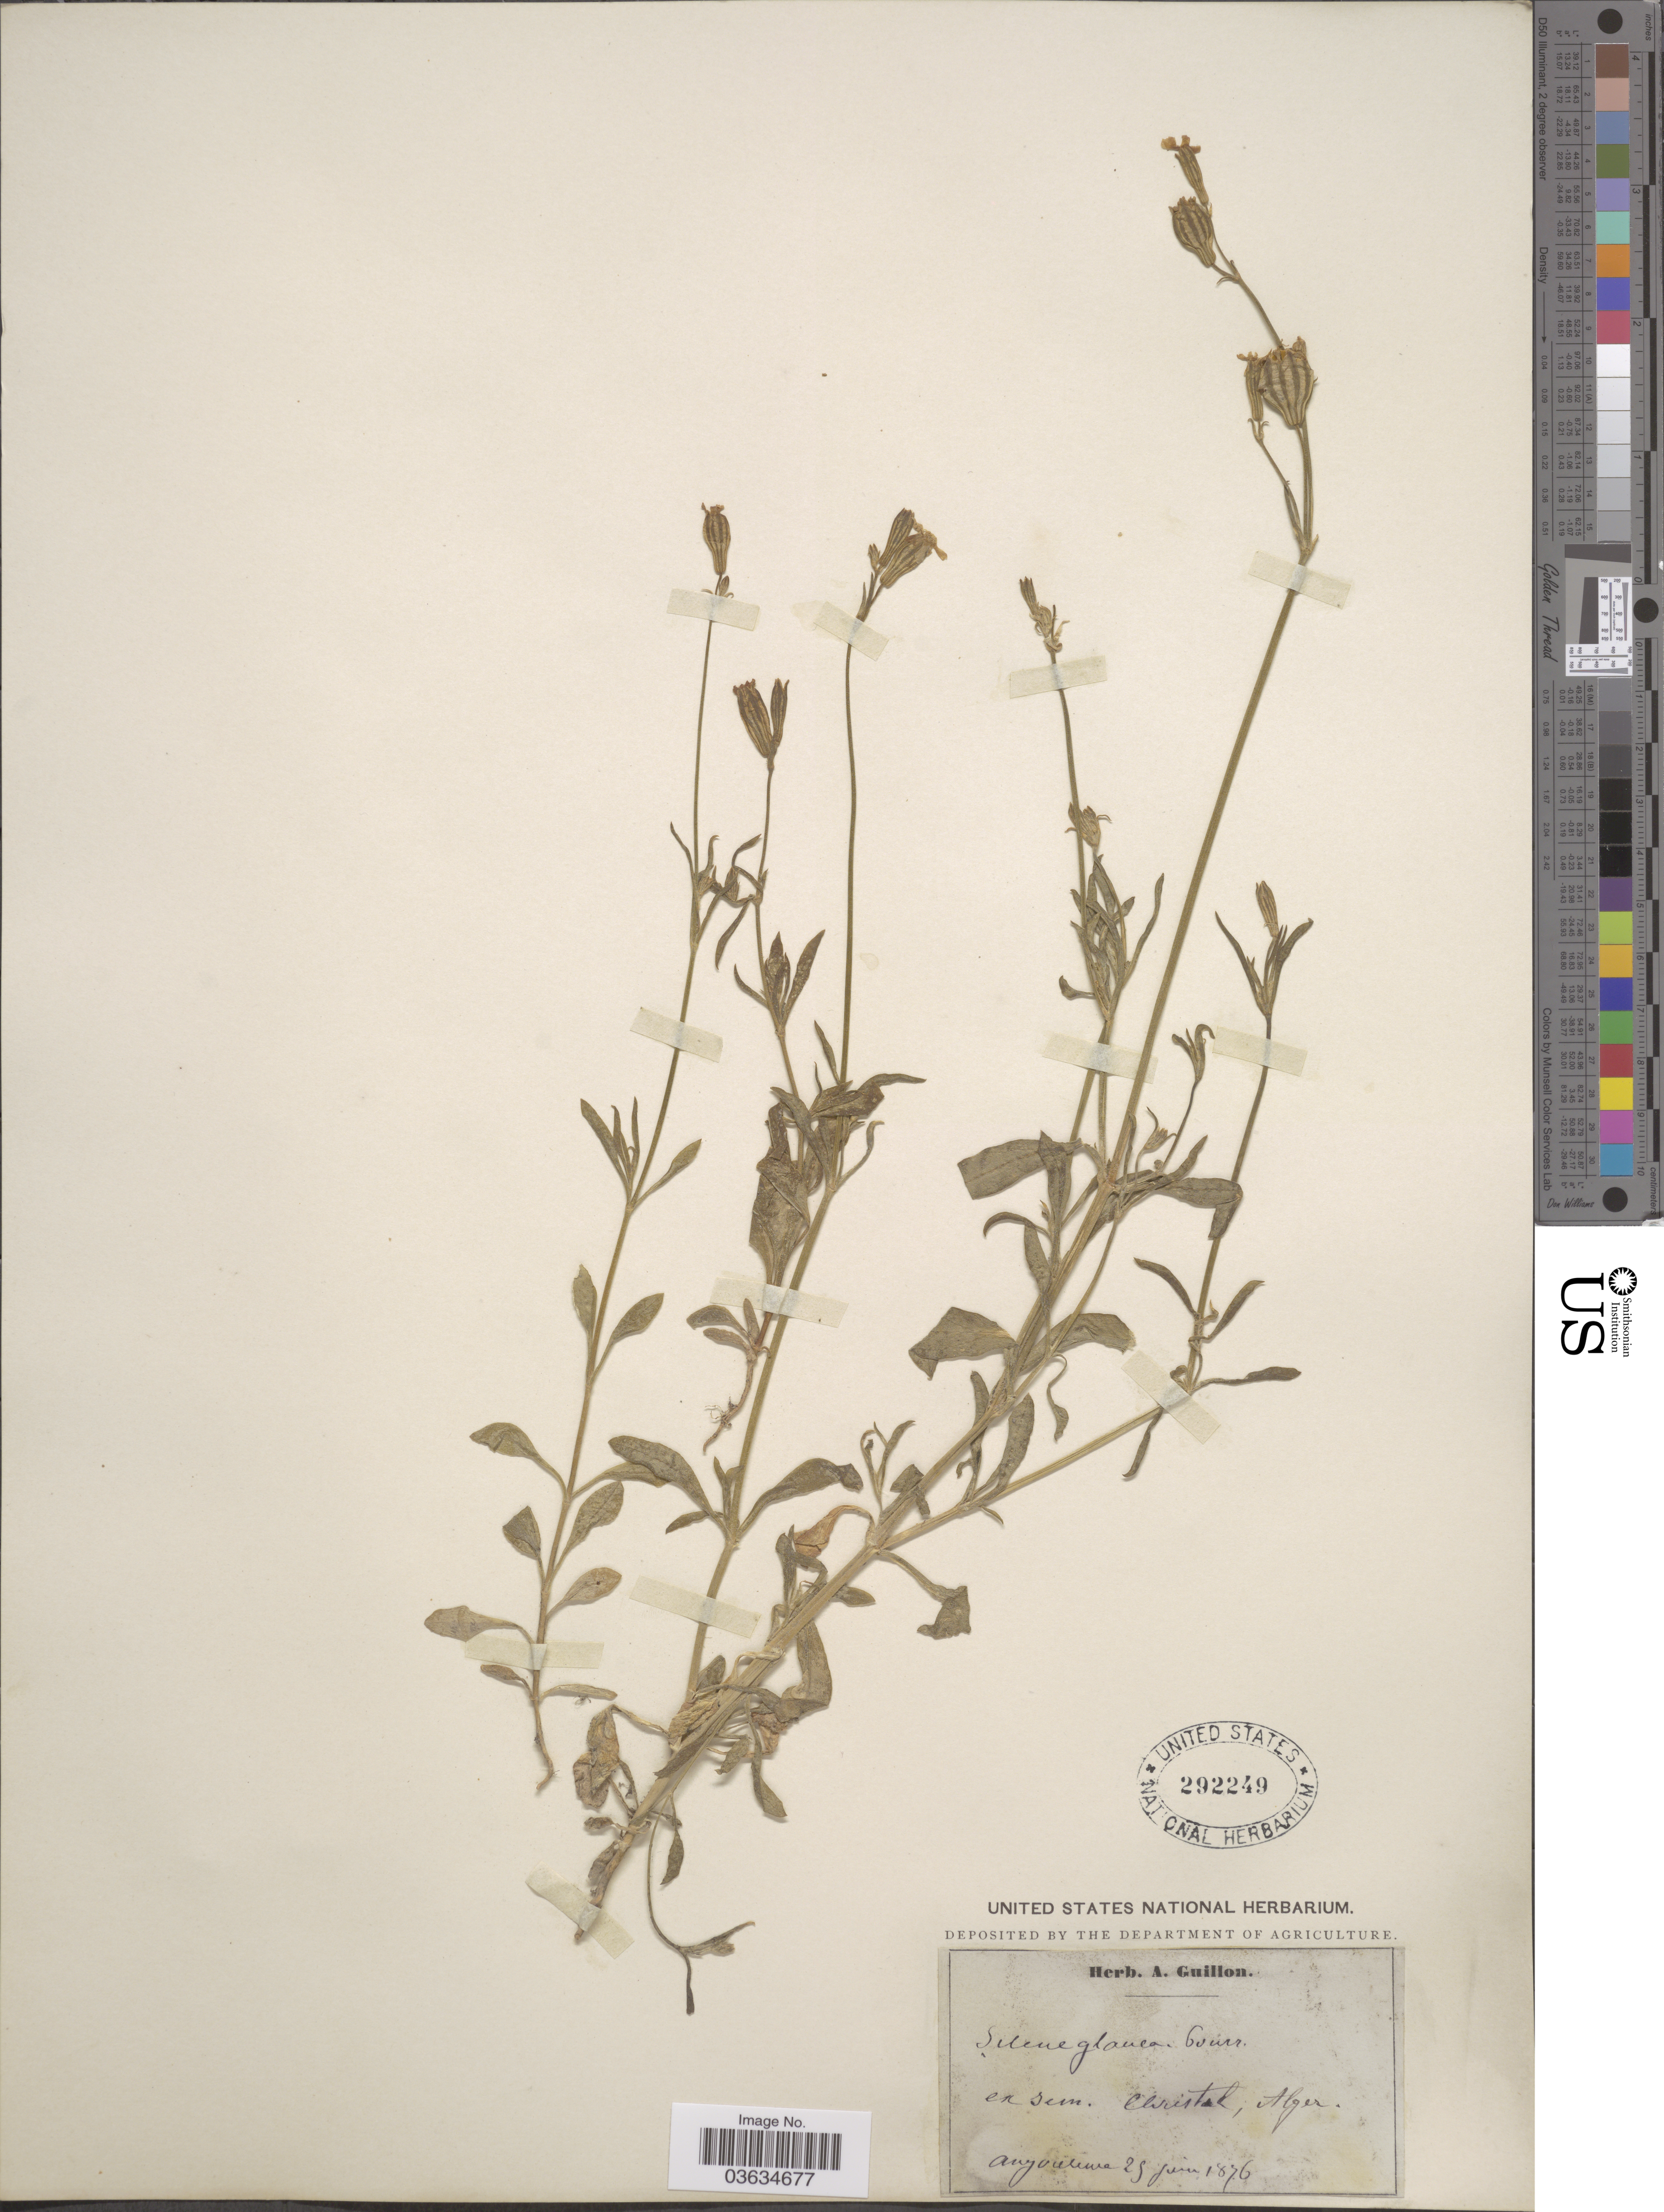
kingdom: Plantae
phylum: Tracheophyta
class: Magnoliopsida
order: Caryophyllales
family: Caryophyllaceae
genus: Silene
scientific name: Silene glauca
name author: Pourr. ex Lag.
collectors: ex herb. A. Guillon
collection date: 1876-06-29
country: Algeria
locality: Chrisel.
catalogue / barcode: US 292249